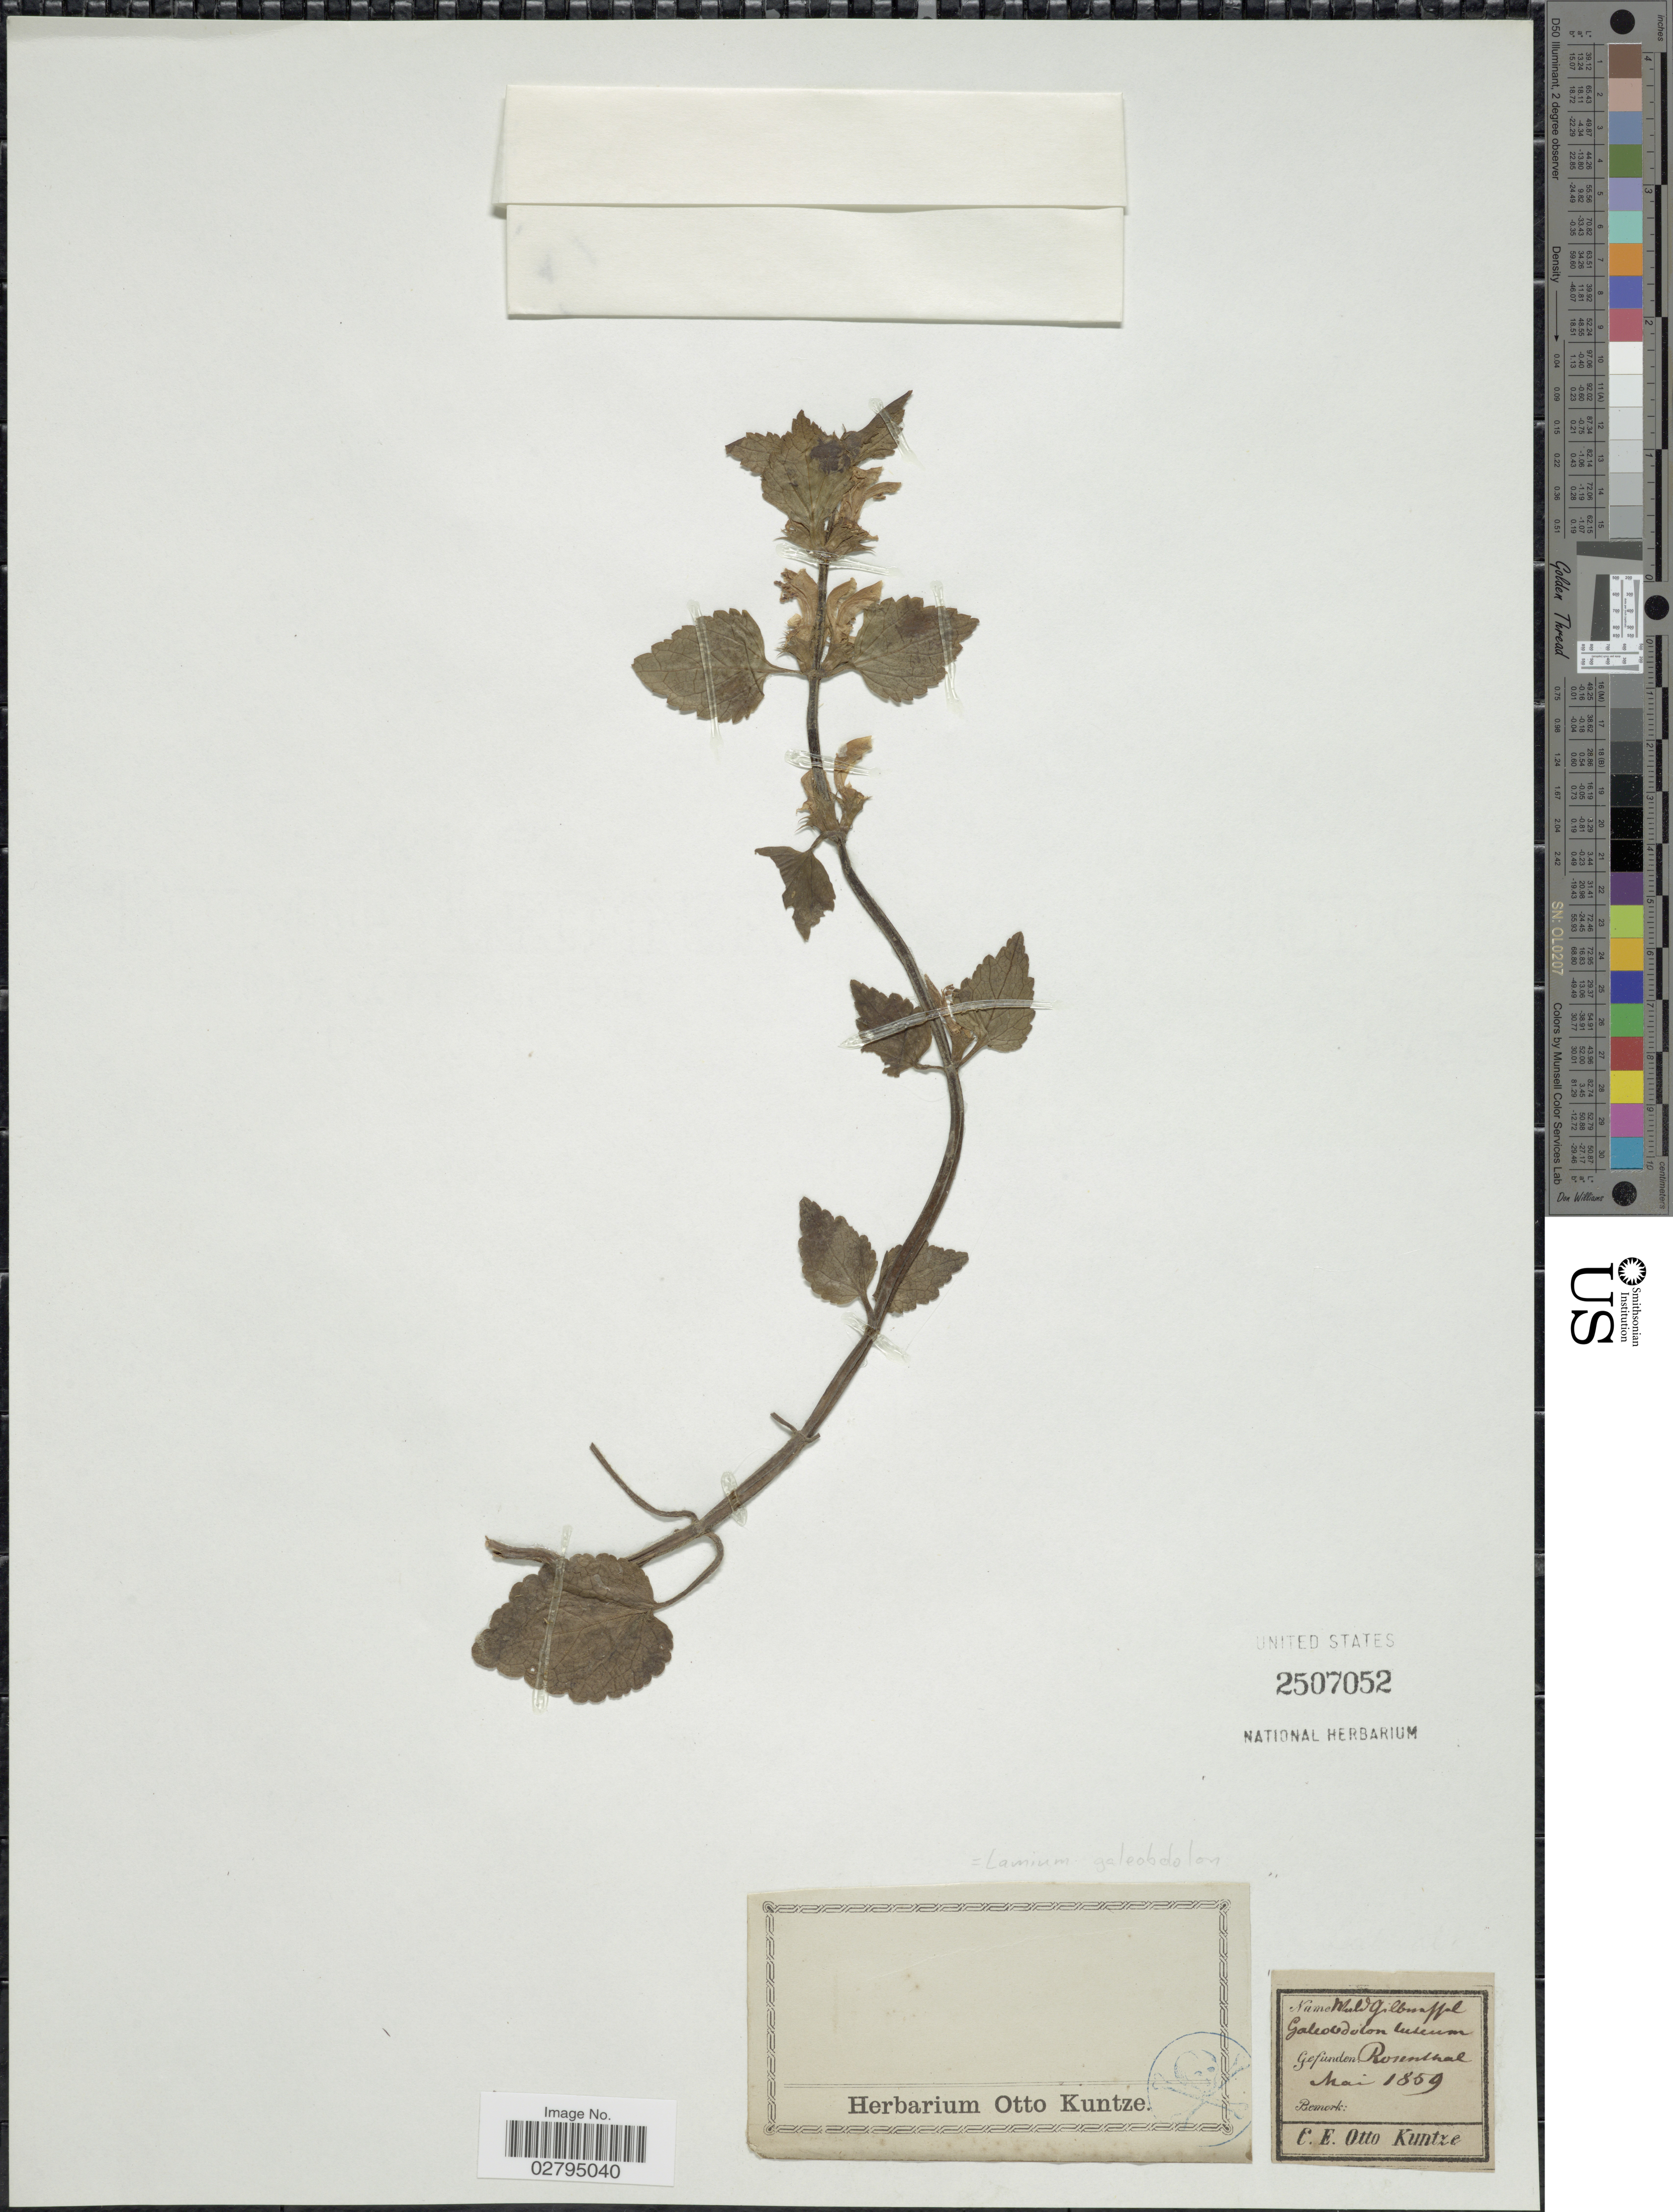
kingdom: Plantae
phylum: Tracheophyta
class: Magnoliopsida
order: Lamiales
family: Lamiaceae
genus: Lamium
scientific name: Lamium galeobdolon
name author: (L.) L.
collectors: C.E.O. Kuntze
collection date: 1859-05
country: Germany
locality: Rosenthal.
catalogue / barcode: US 2507052